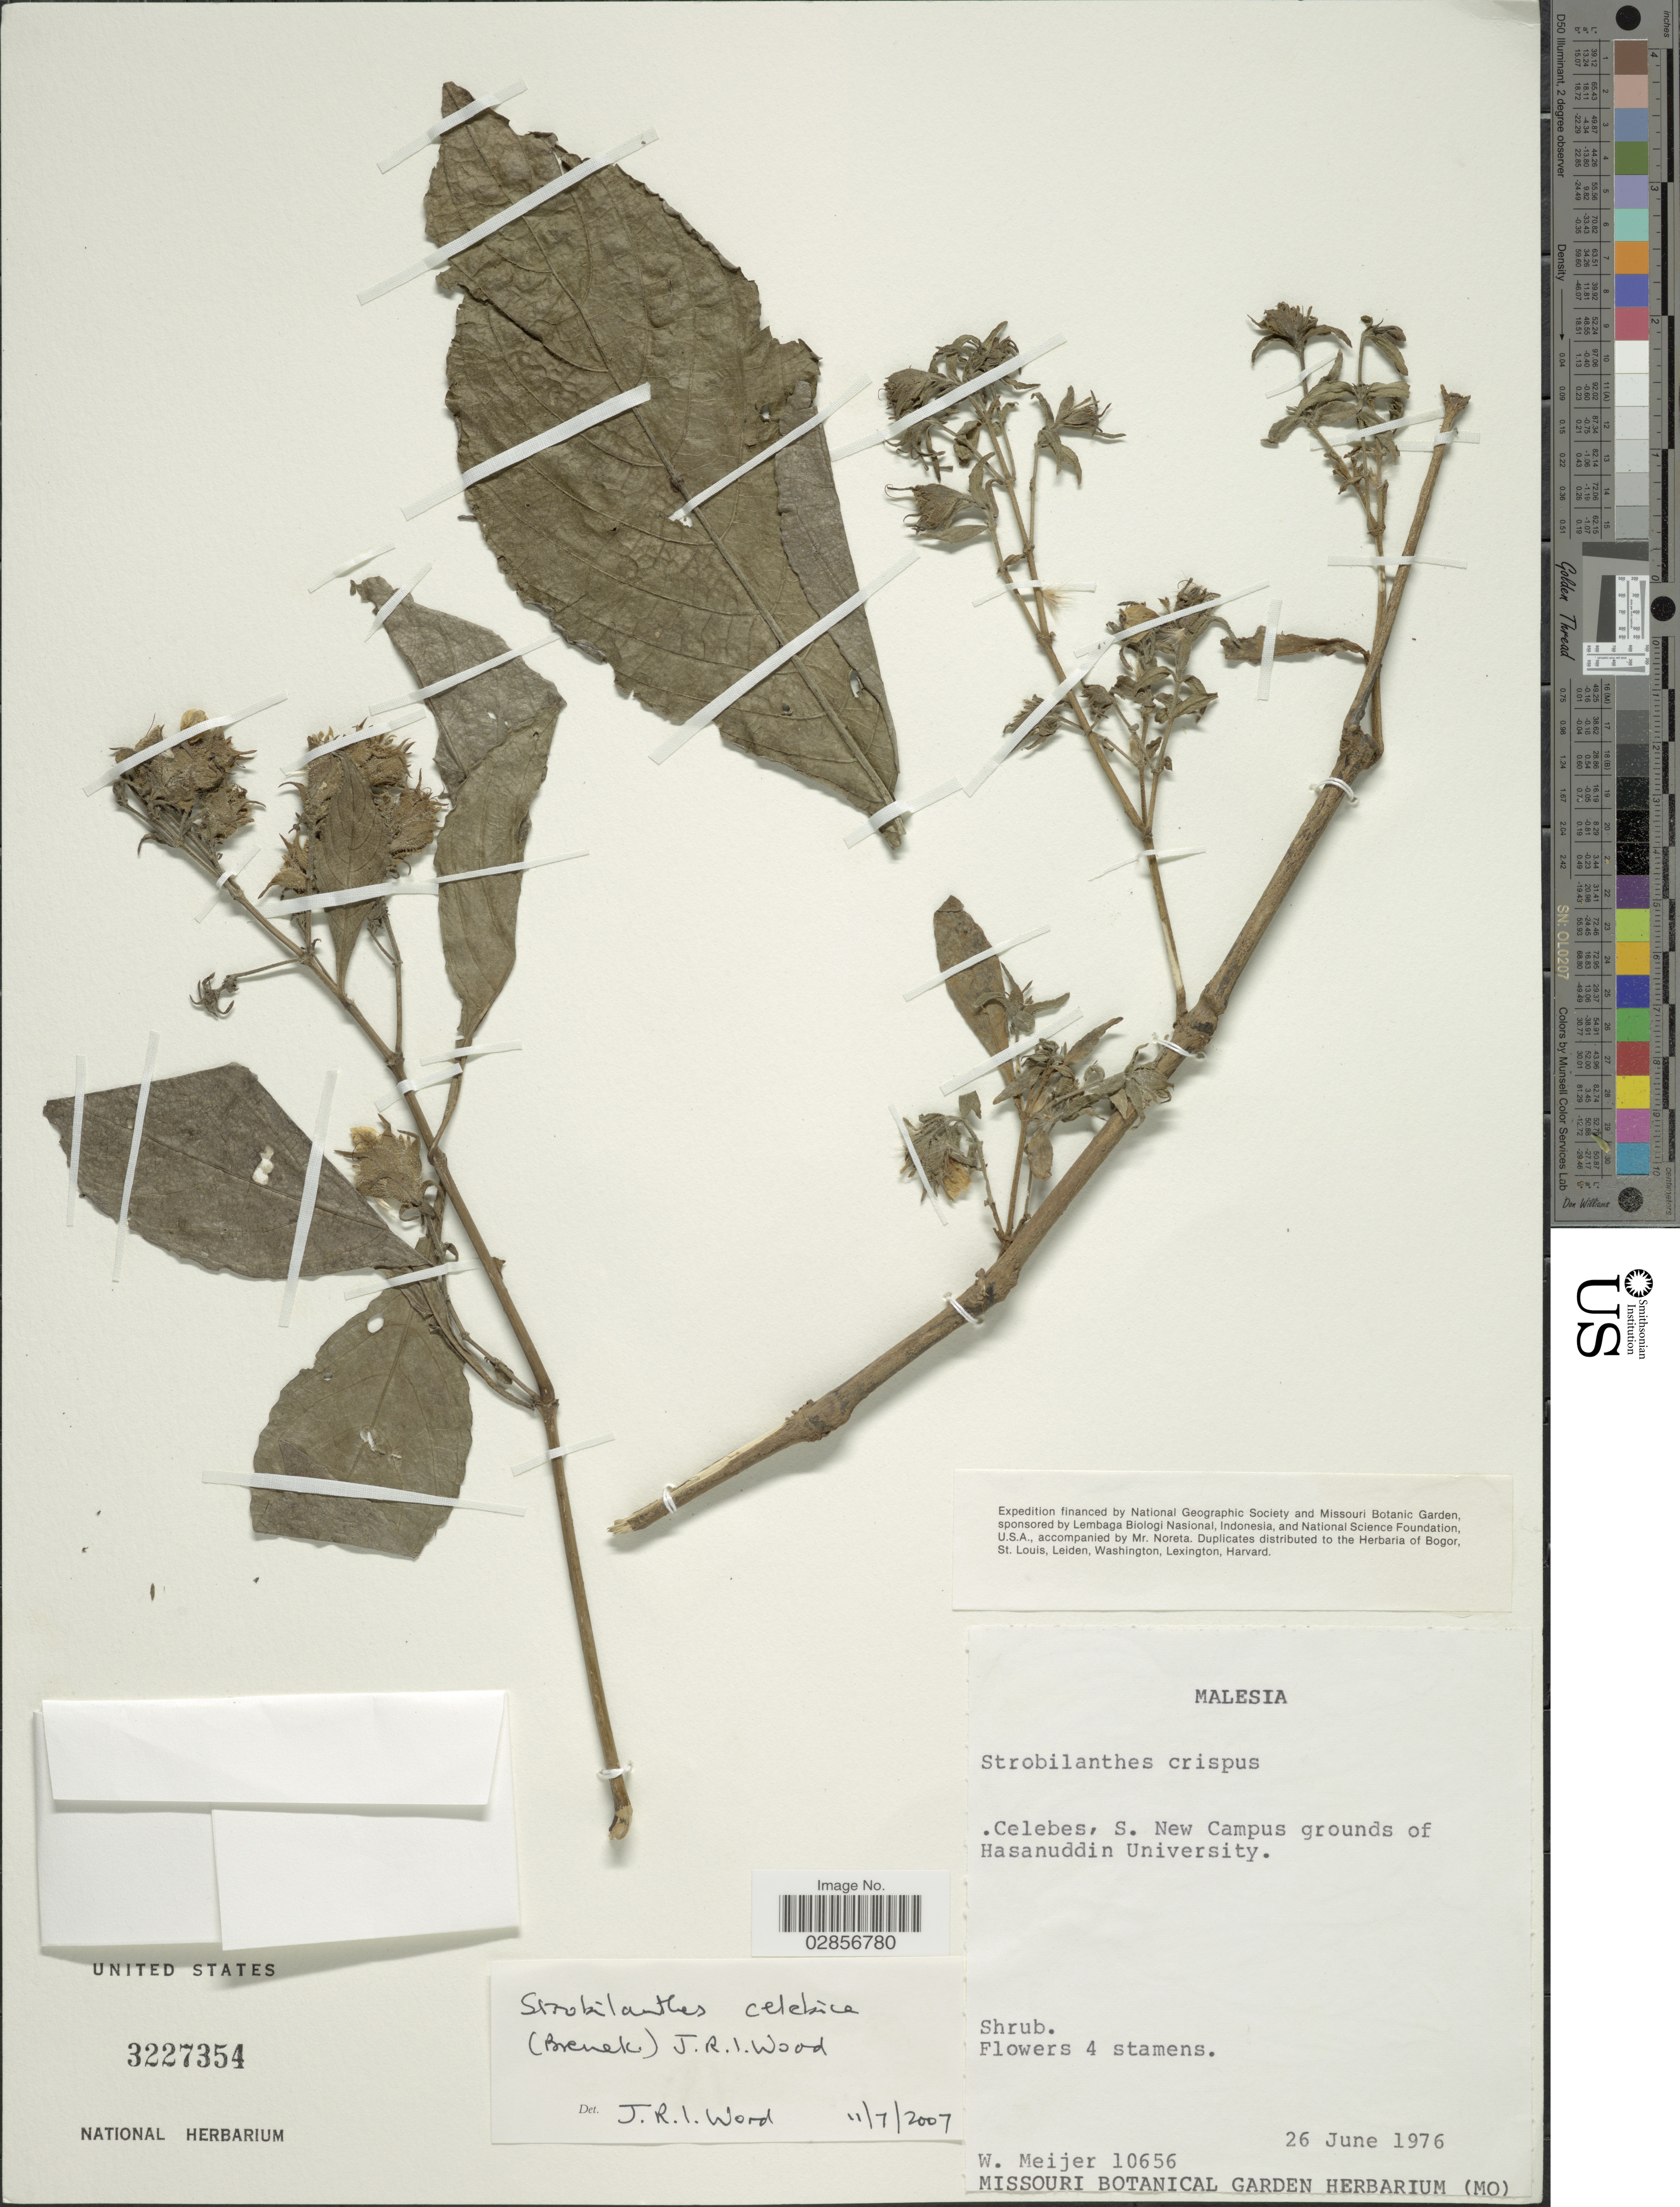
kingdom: Plantae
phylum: Tracheophyta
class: Magnoliopsida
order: Lamiales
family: Acanthaceae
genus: Strobilanthes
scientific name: Strobilanthes celebica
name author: (Bremek.) J.R.I. Wood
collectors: W. Meijer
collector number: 10656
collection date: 1976-06-26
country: Malaysia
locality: Malesia. Celebes, S. New Campus grounds of Hasanuddin University.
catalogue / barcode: US 3227354